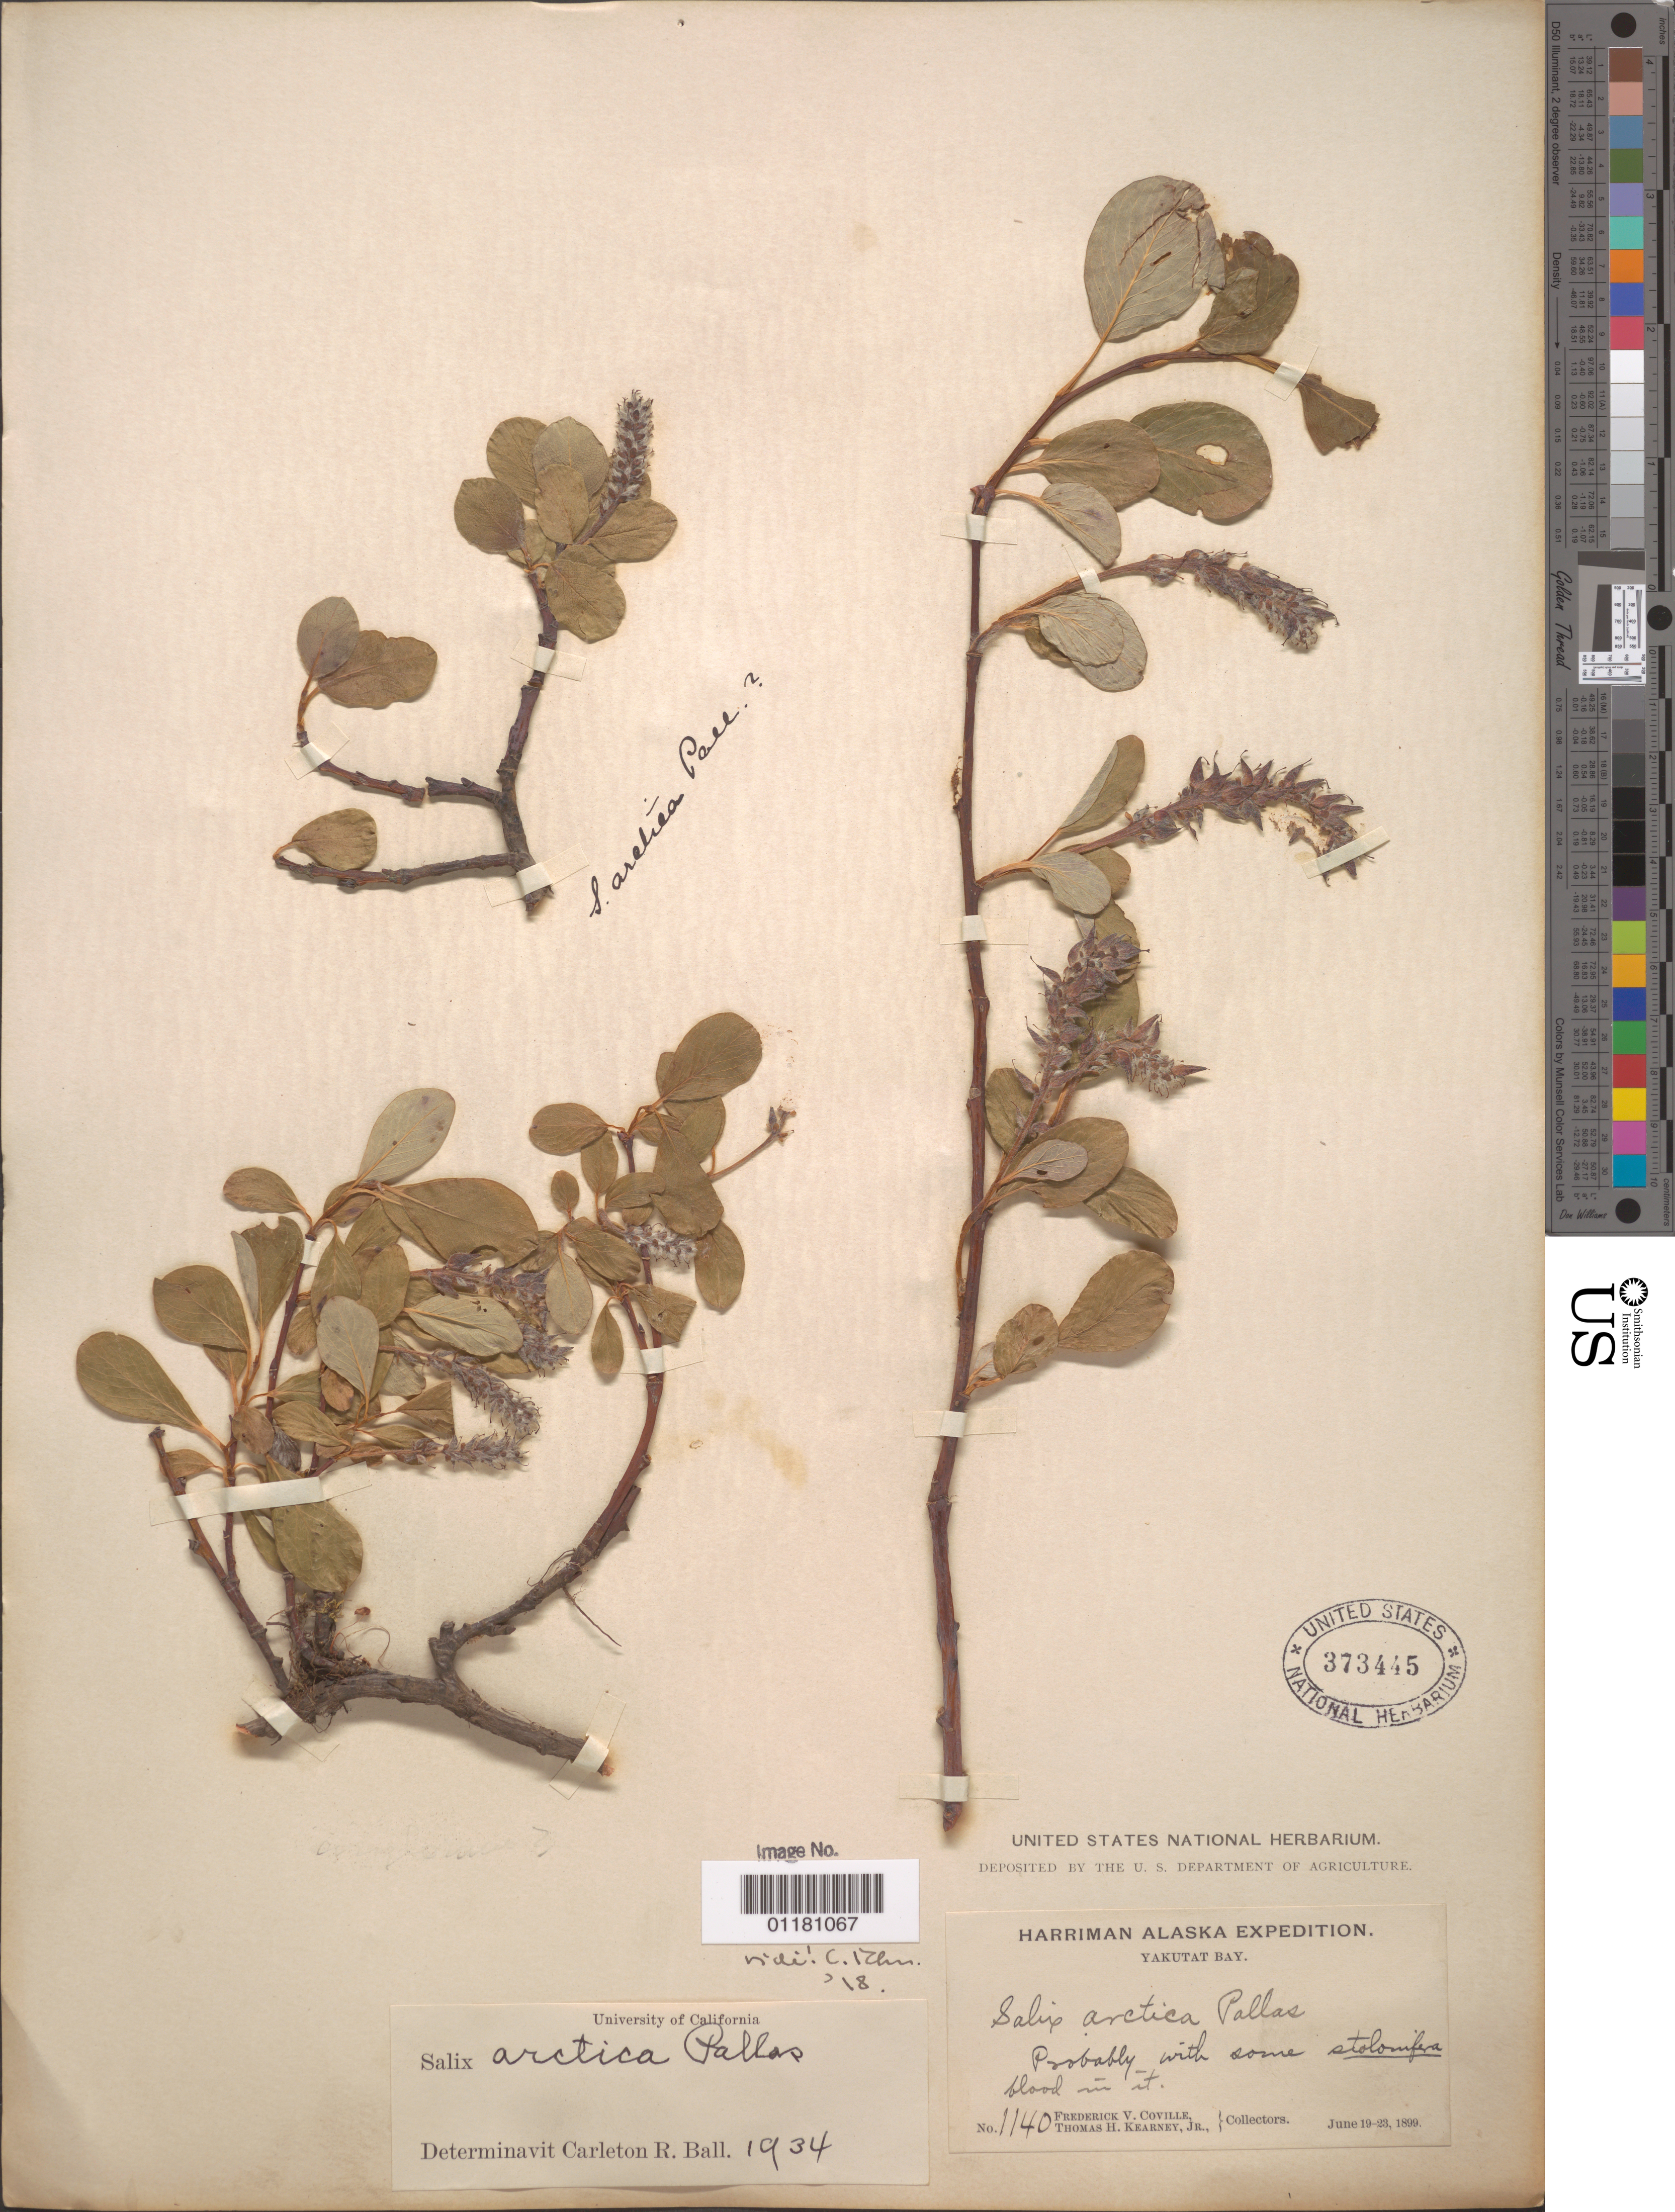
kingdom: Plantae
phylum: Tracheophyta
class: Magnoliopsida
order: Malpighiales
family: Salicaceae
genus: Salix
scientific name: Salix arctica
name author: Pall.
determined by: Ball, C. R.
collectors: F. V. Coville & T. H. Kearney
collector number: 1140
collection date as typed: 19 Jun 1899 to 23 Jun 1899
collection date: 1899-06-19/1899-06-23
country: United States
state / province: Alaska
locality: Yakutat Bay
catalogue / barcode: US 373445